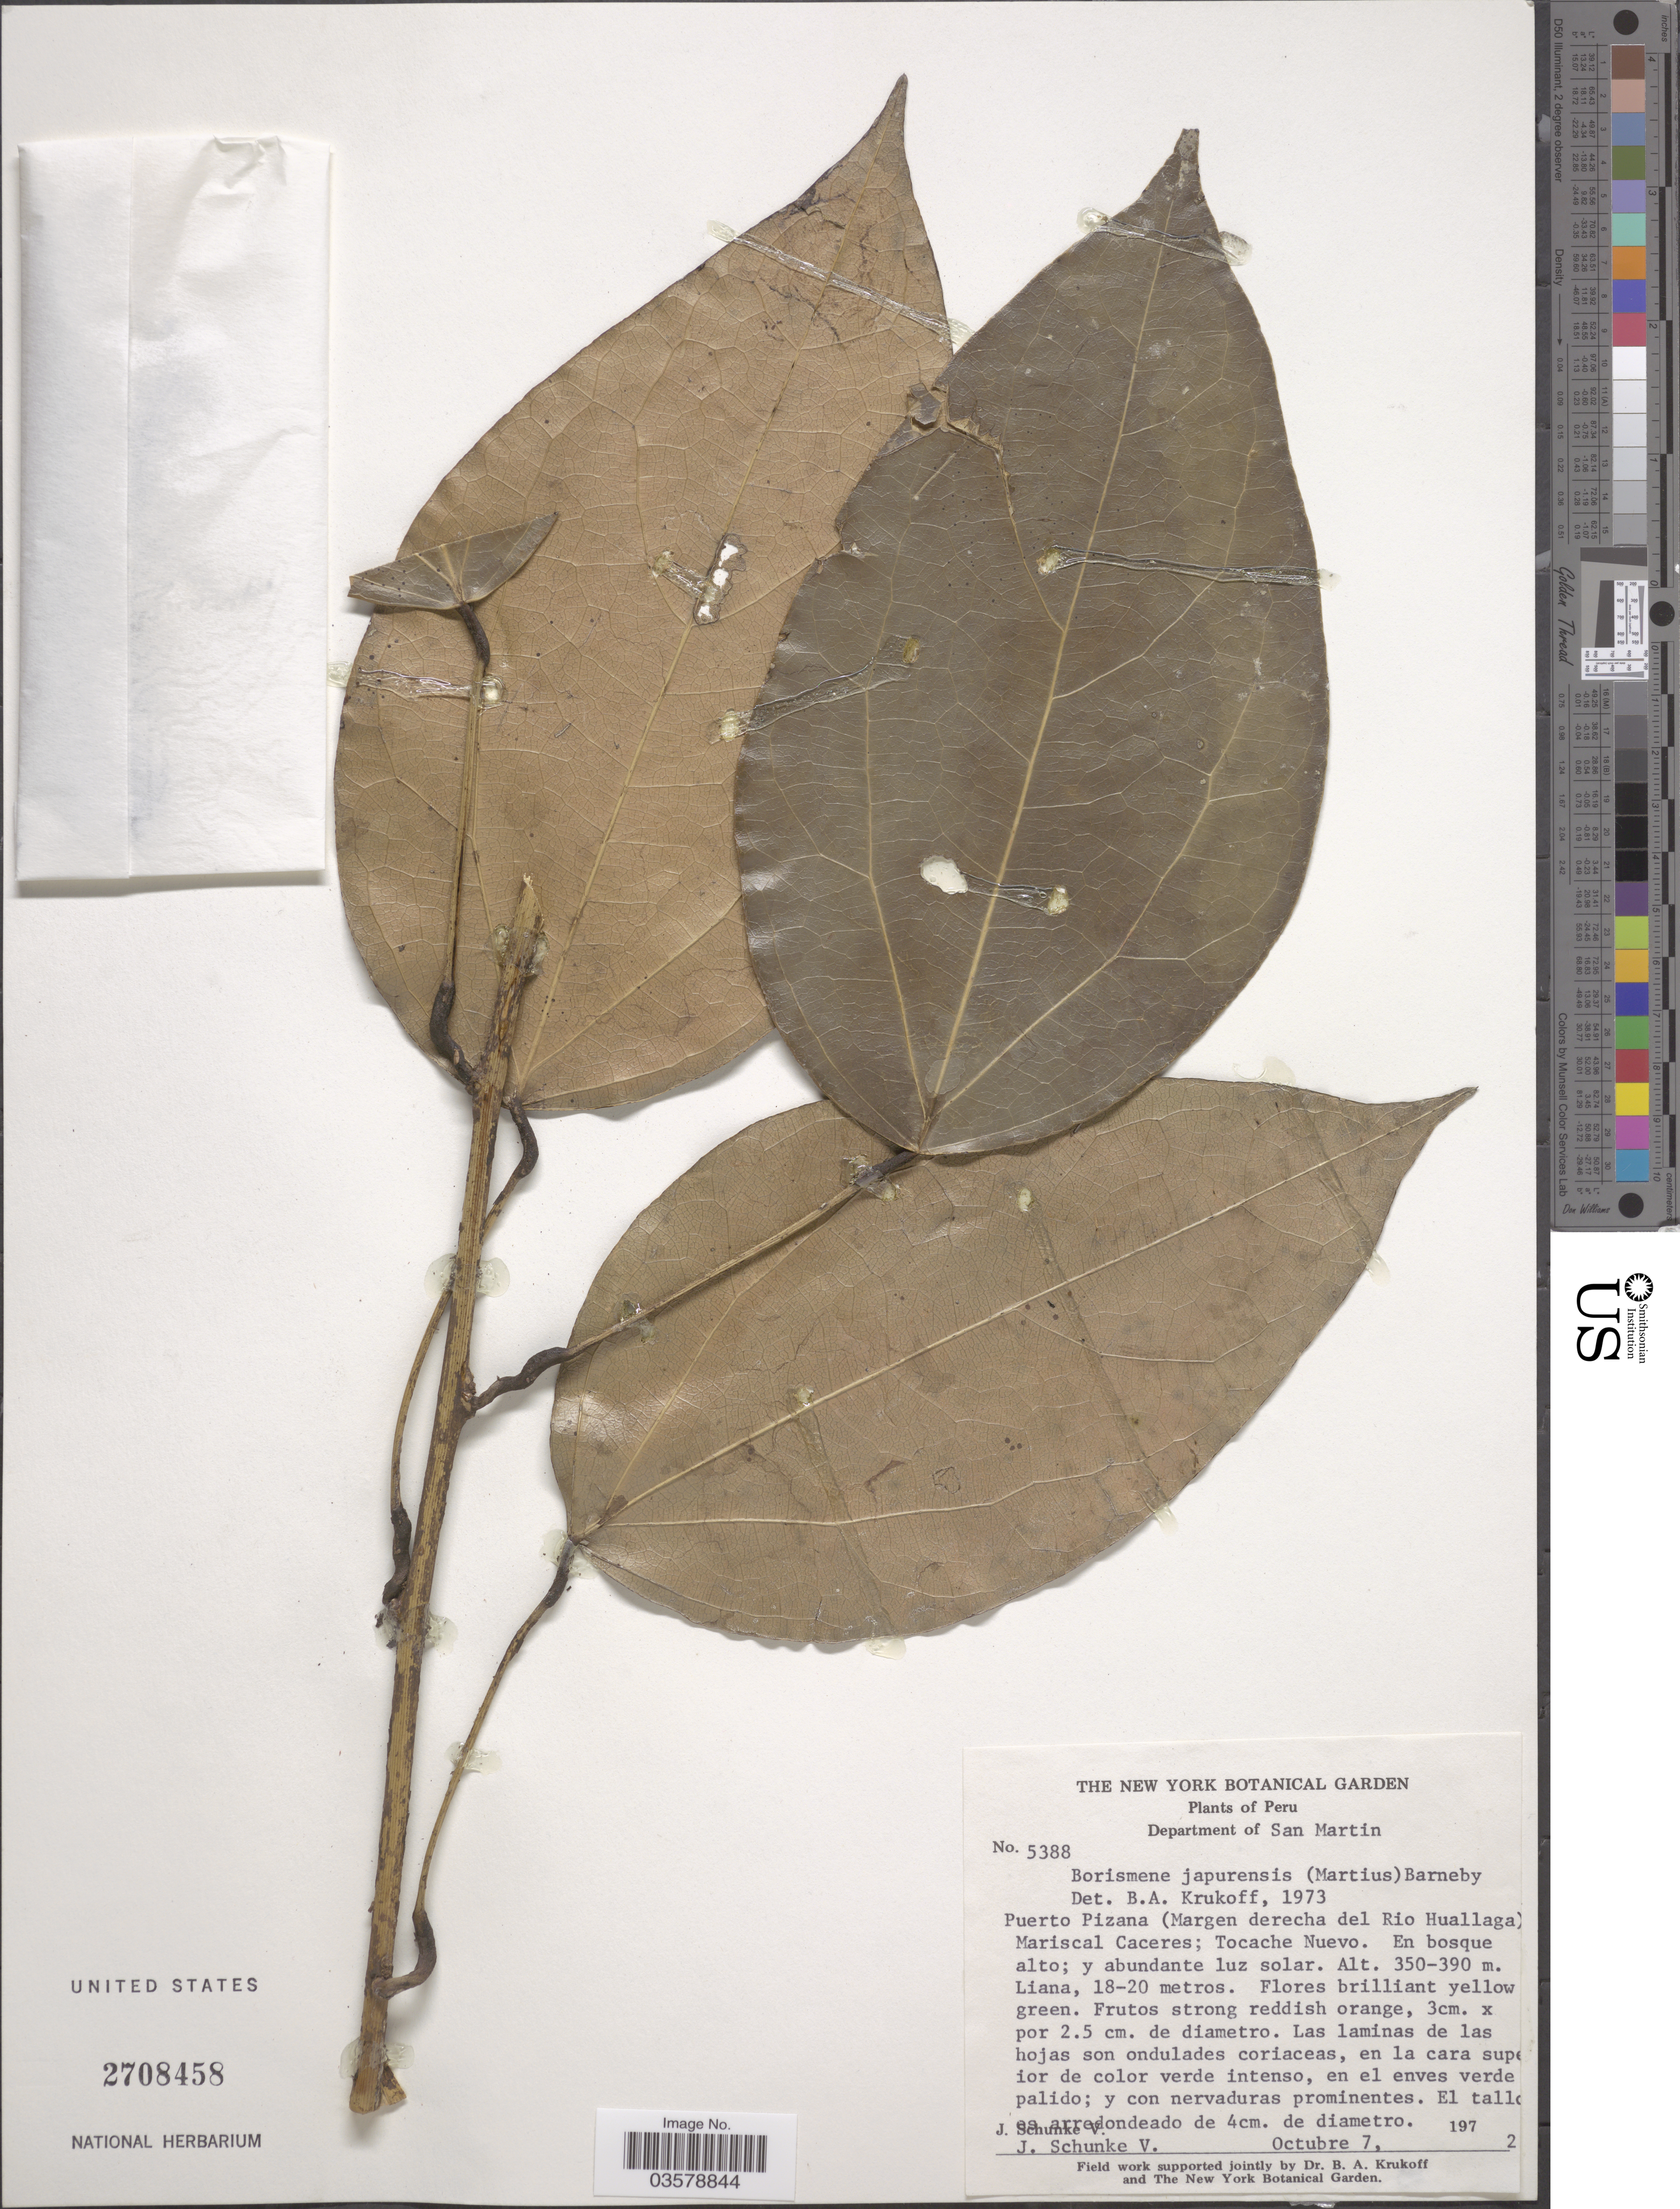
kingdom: Plantae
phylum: Tracheophyta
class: Magnoliopsida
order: Ranunculales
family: Menispermaceae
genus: Borismene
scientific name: Borismene japurensis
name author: (Mart.) Barneby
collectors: J. Schunke Vigo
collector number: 5388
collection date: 1972-10-07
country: Peru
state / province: San Martín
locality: Department of San Martin. Puerto Pizana (Margen derecha del Rio Huallaga) Mariscal Caceres; Tocache Nuevo.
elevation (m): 350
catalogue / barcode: US 2708458